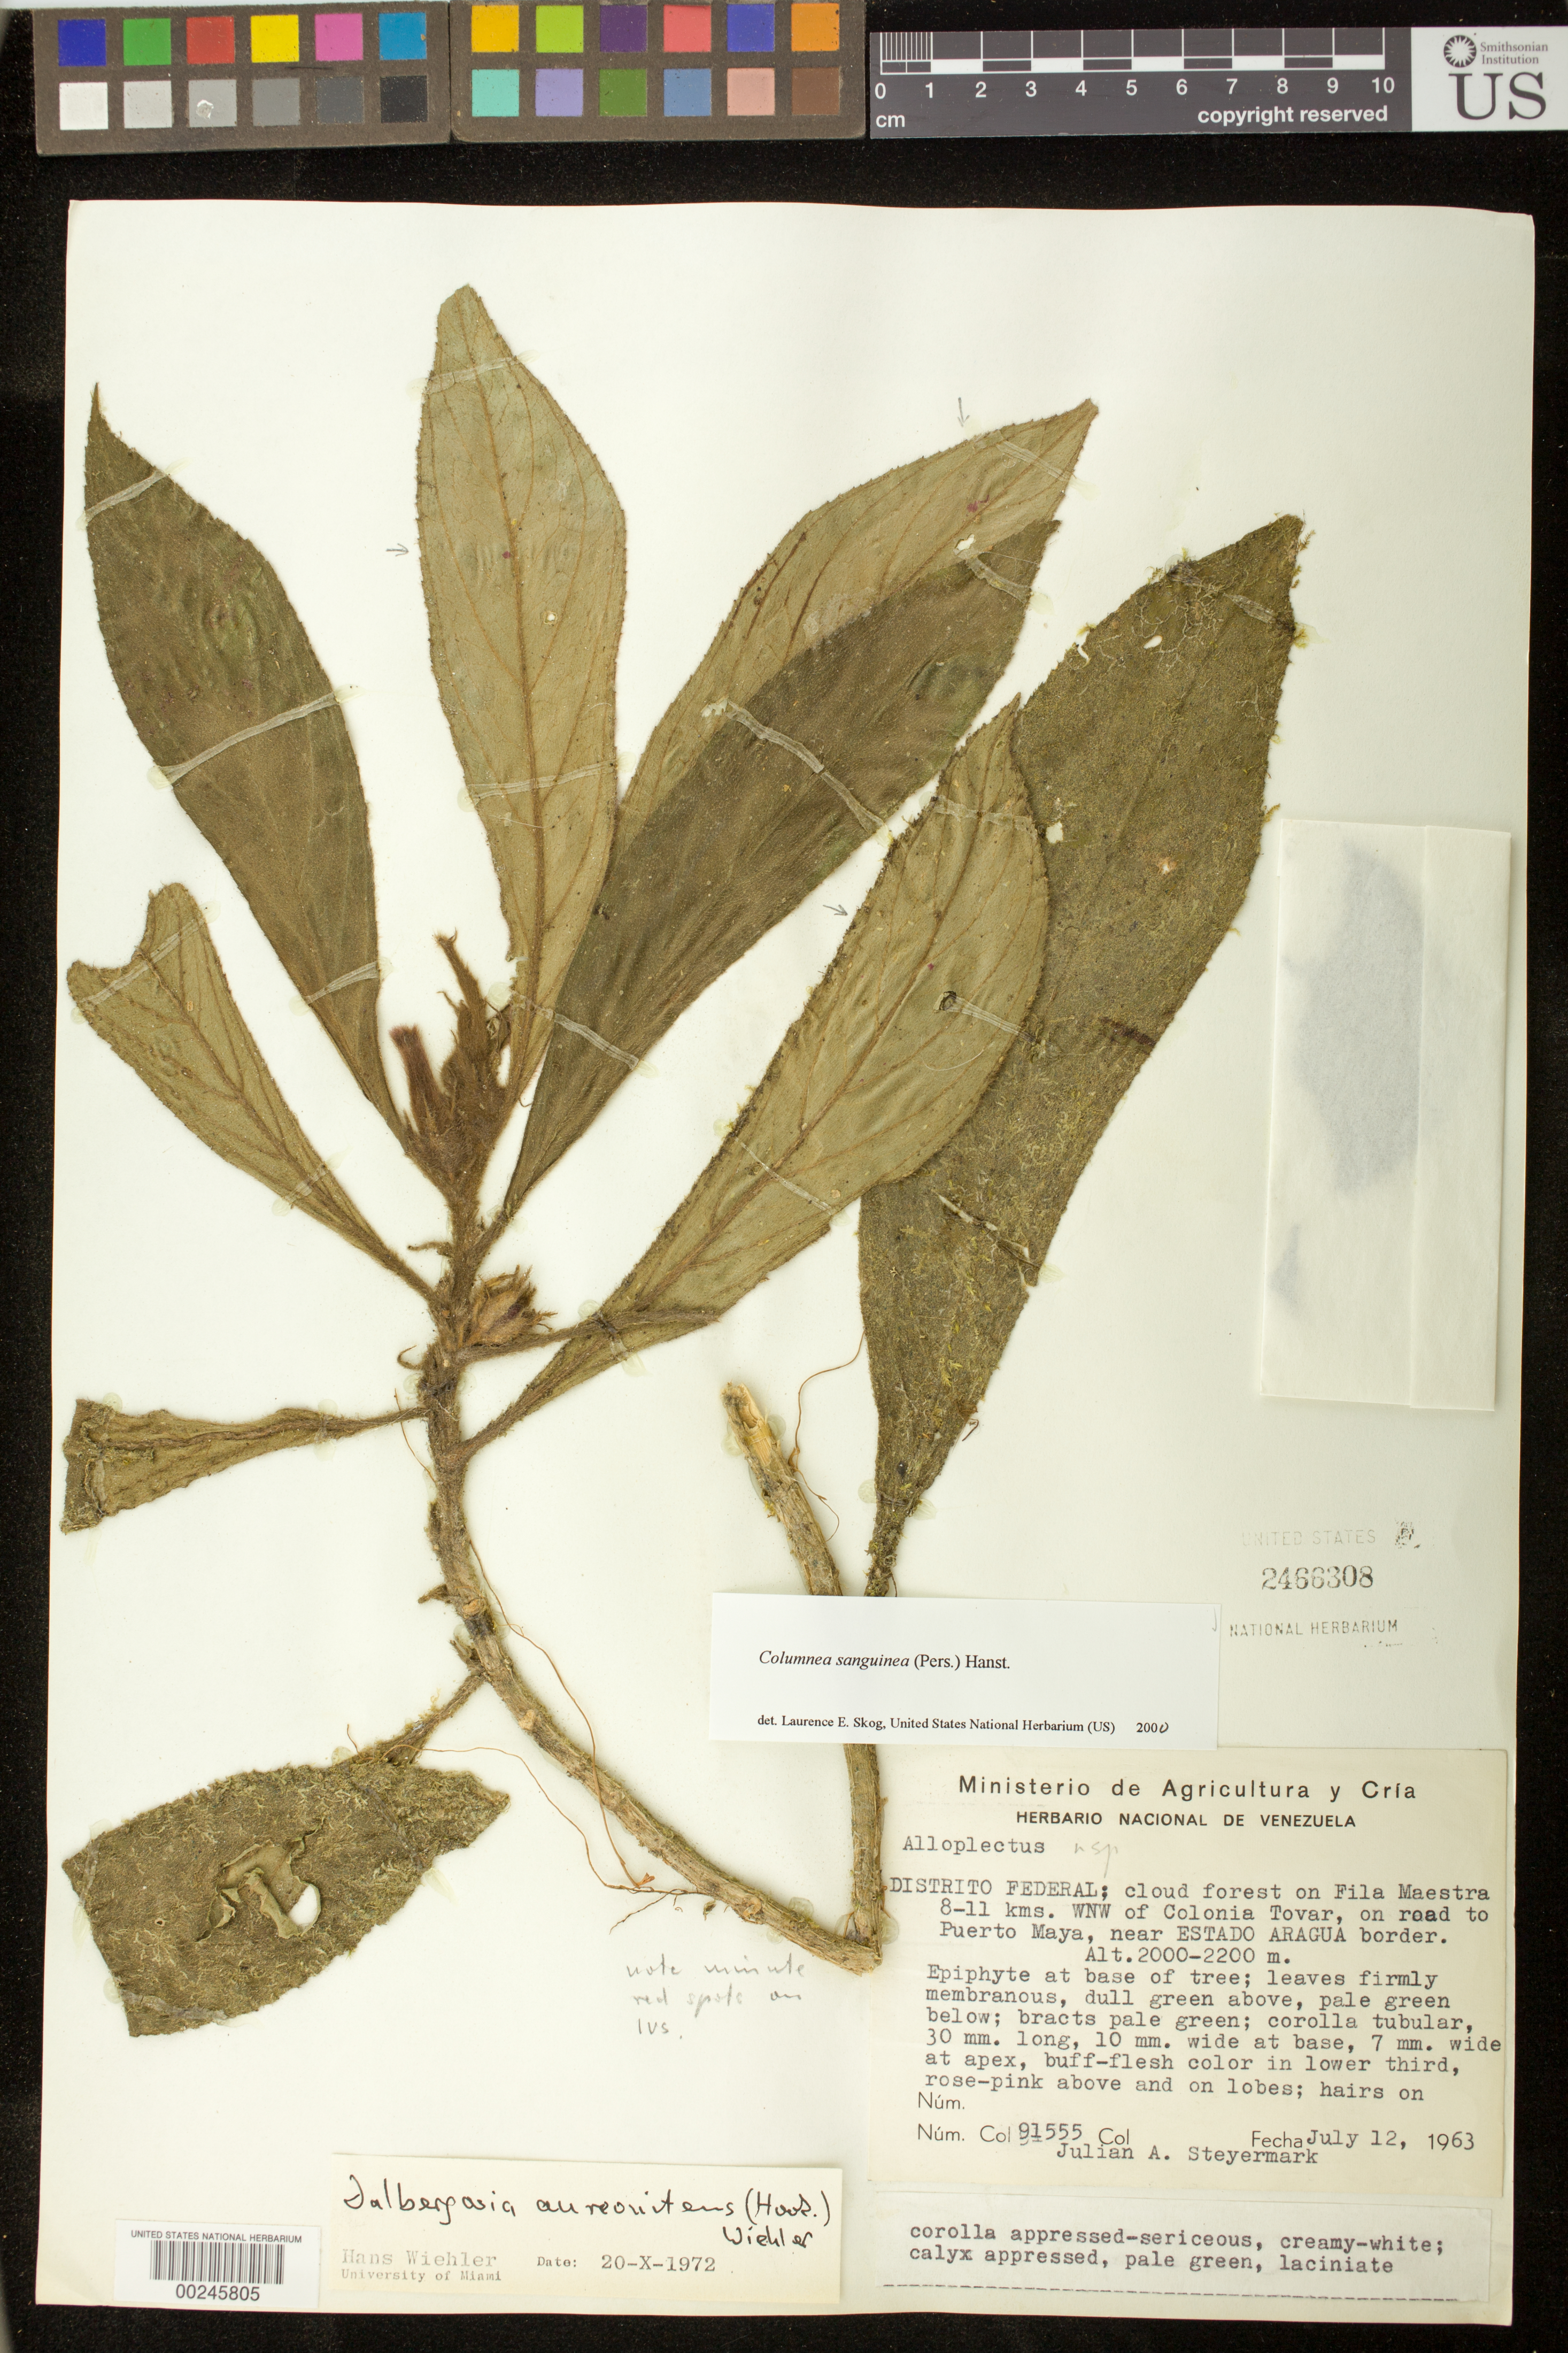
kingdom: Plantae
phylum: Tracheophyta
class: Magnoliopsida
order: Lamiales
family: Gesneriaceae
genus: Columnea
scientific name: Columnea sanguinea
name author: (Pers.) Hanst.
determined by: Skog, Laurence E.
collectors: J. Steyermark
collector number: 91555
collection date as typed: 12 Jul 1963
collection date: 1963-07-12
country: Venezuela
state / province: Distrito Federal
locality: Cloud forest on Fila Maestra 8-11 km WNW of Colonia Tovar, on road to Puerto Maya, near Estado Aragua border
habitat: Cloud forest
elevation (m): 2000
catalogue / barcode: US 2466308